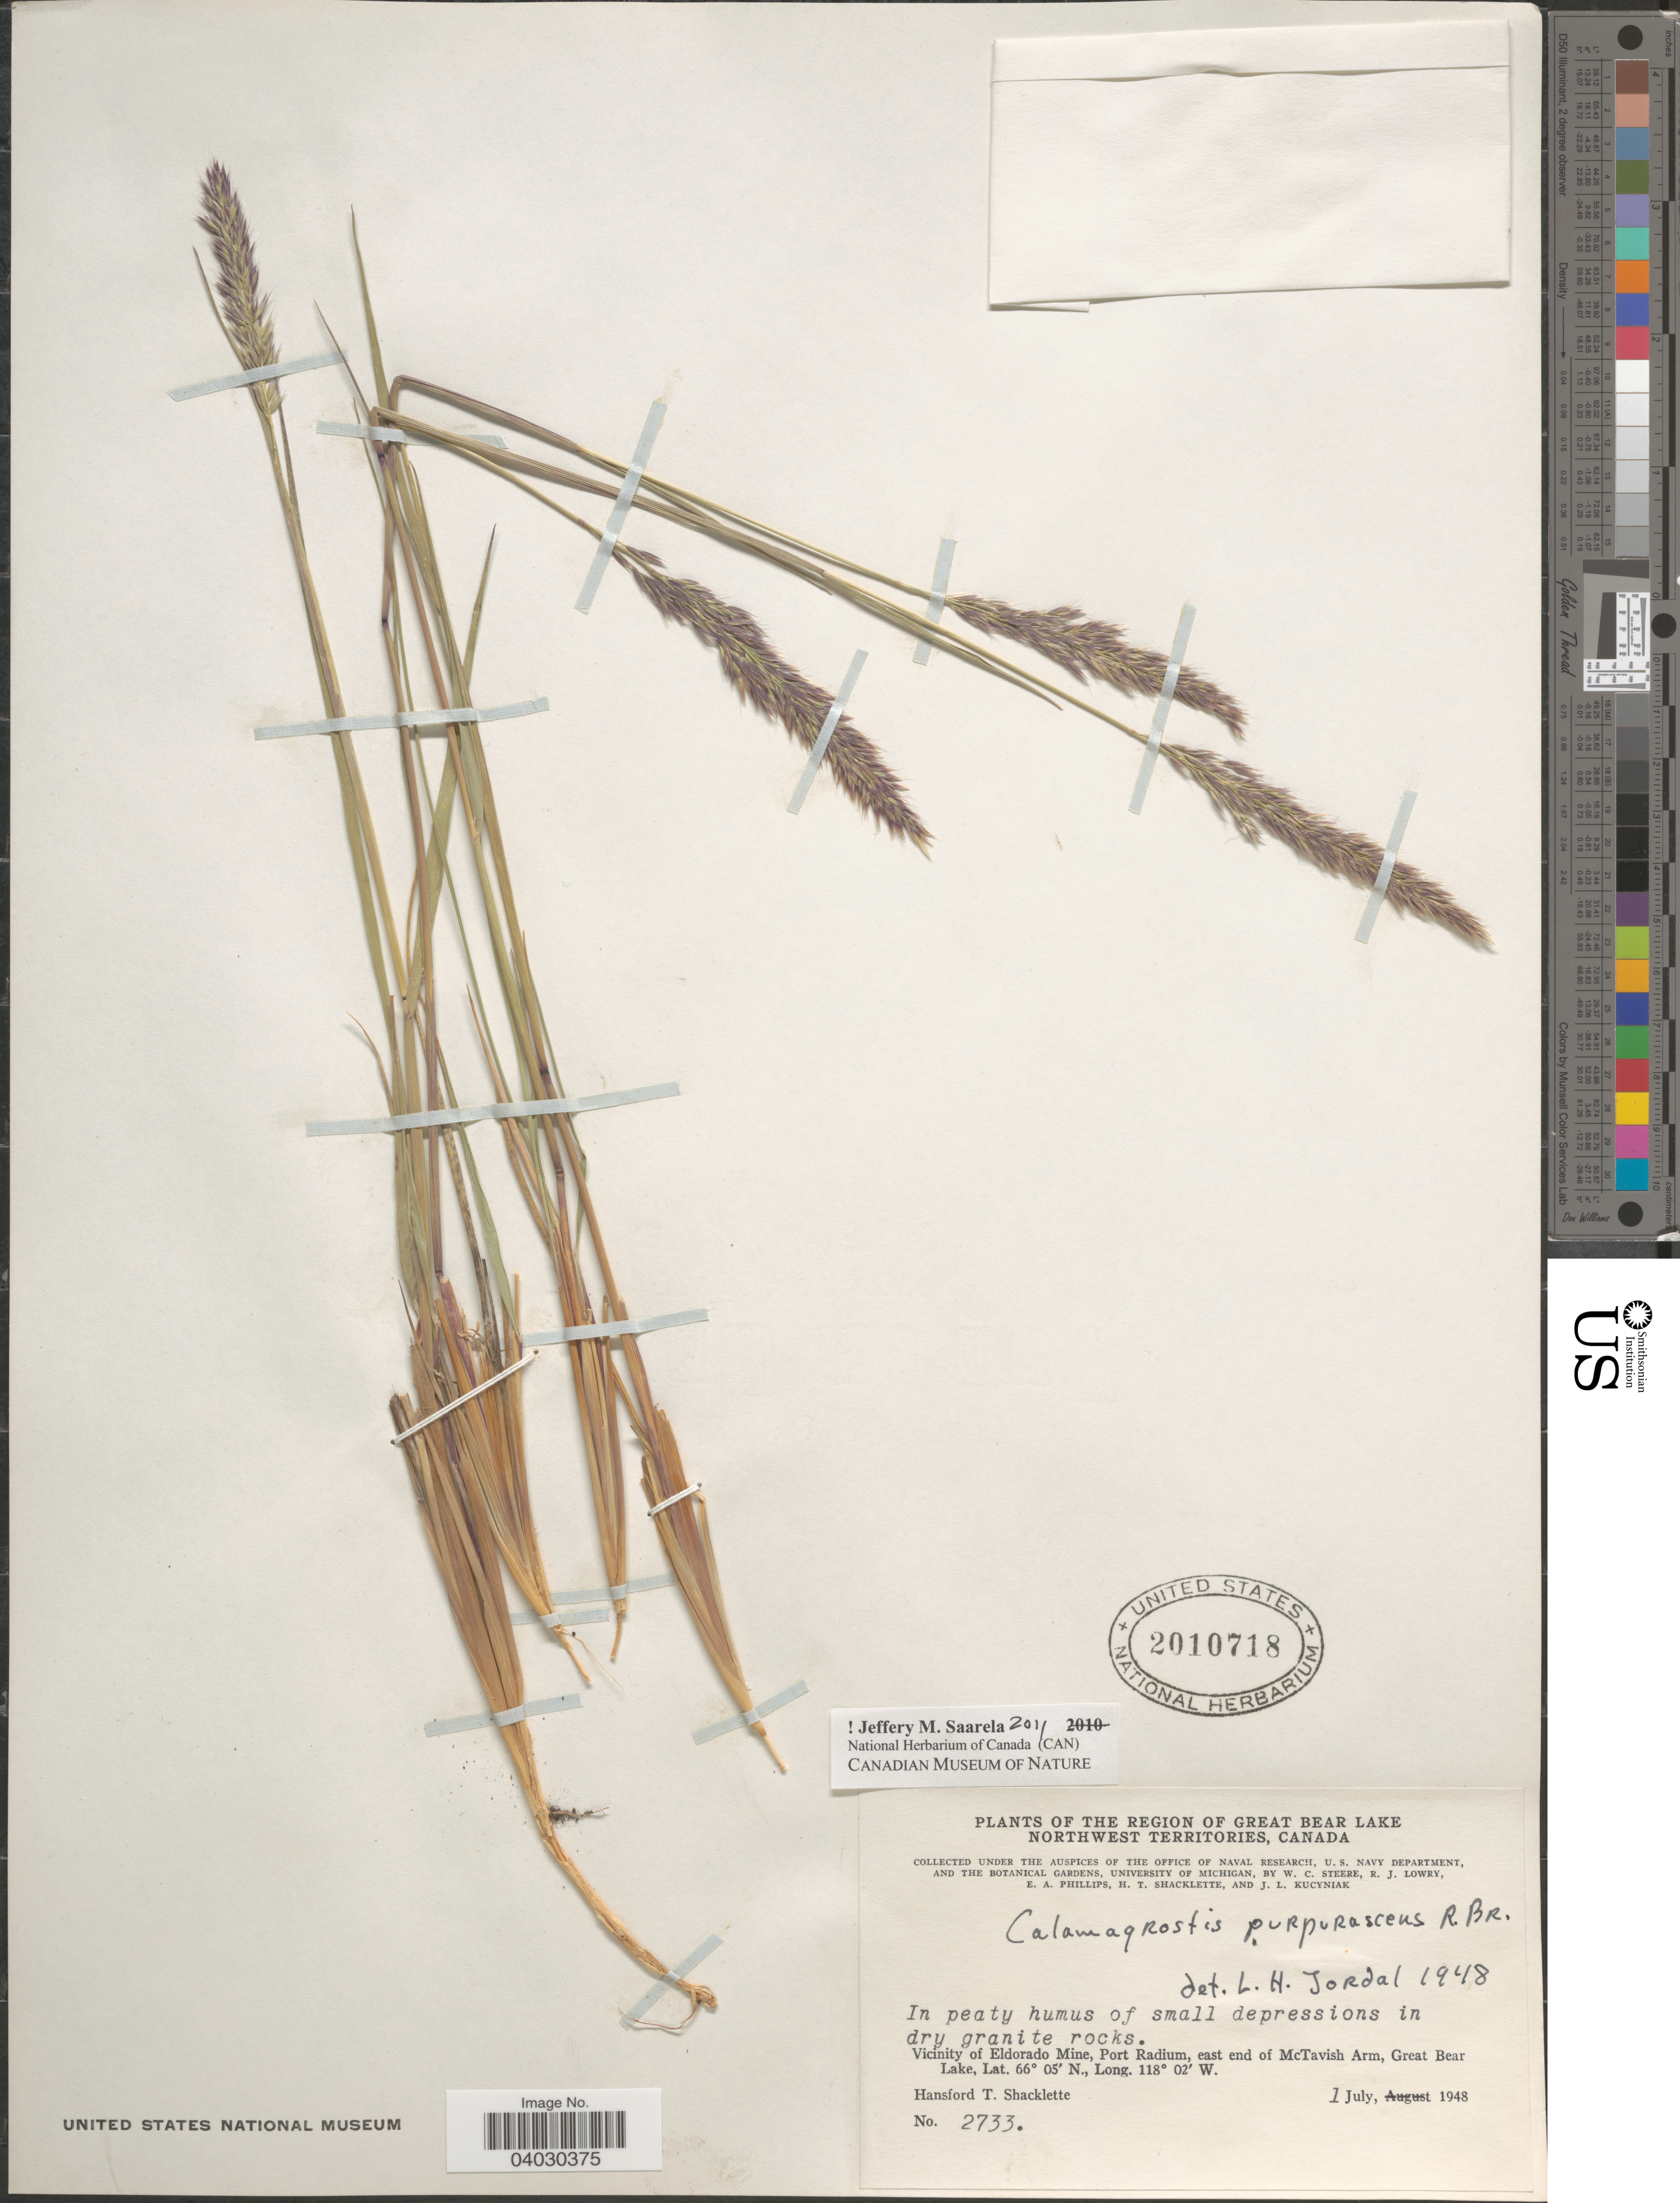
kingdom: Plantae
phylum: Tracheophyta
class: Liliopsida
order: Poales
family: Poaceae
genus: Calamagrostis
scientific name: Calamagrostis purpurascens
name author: R. Br.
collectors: W. C. Steere, R. Lowry, E. Phillips, H. Shacklette & J. Kucyniak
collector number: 2733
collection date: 1948-07-01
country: Canada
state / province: Northwest Territories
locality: The Region of Great Bear Lake. Vicinity of Eldorado Mine, Port Radium, east end of McTavish Arm, Great Bear Lake.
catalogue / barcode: US 2010718